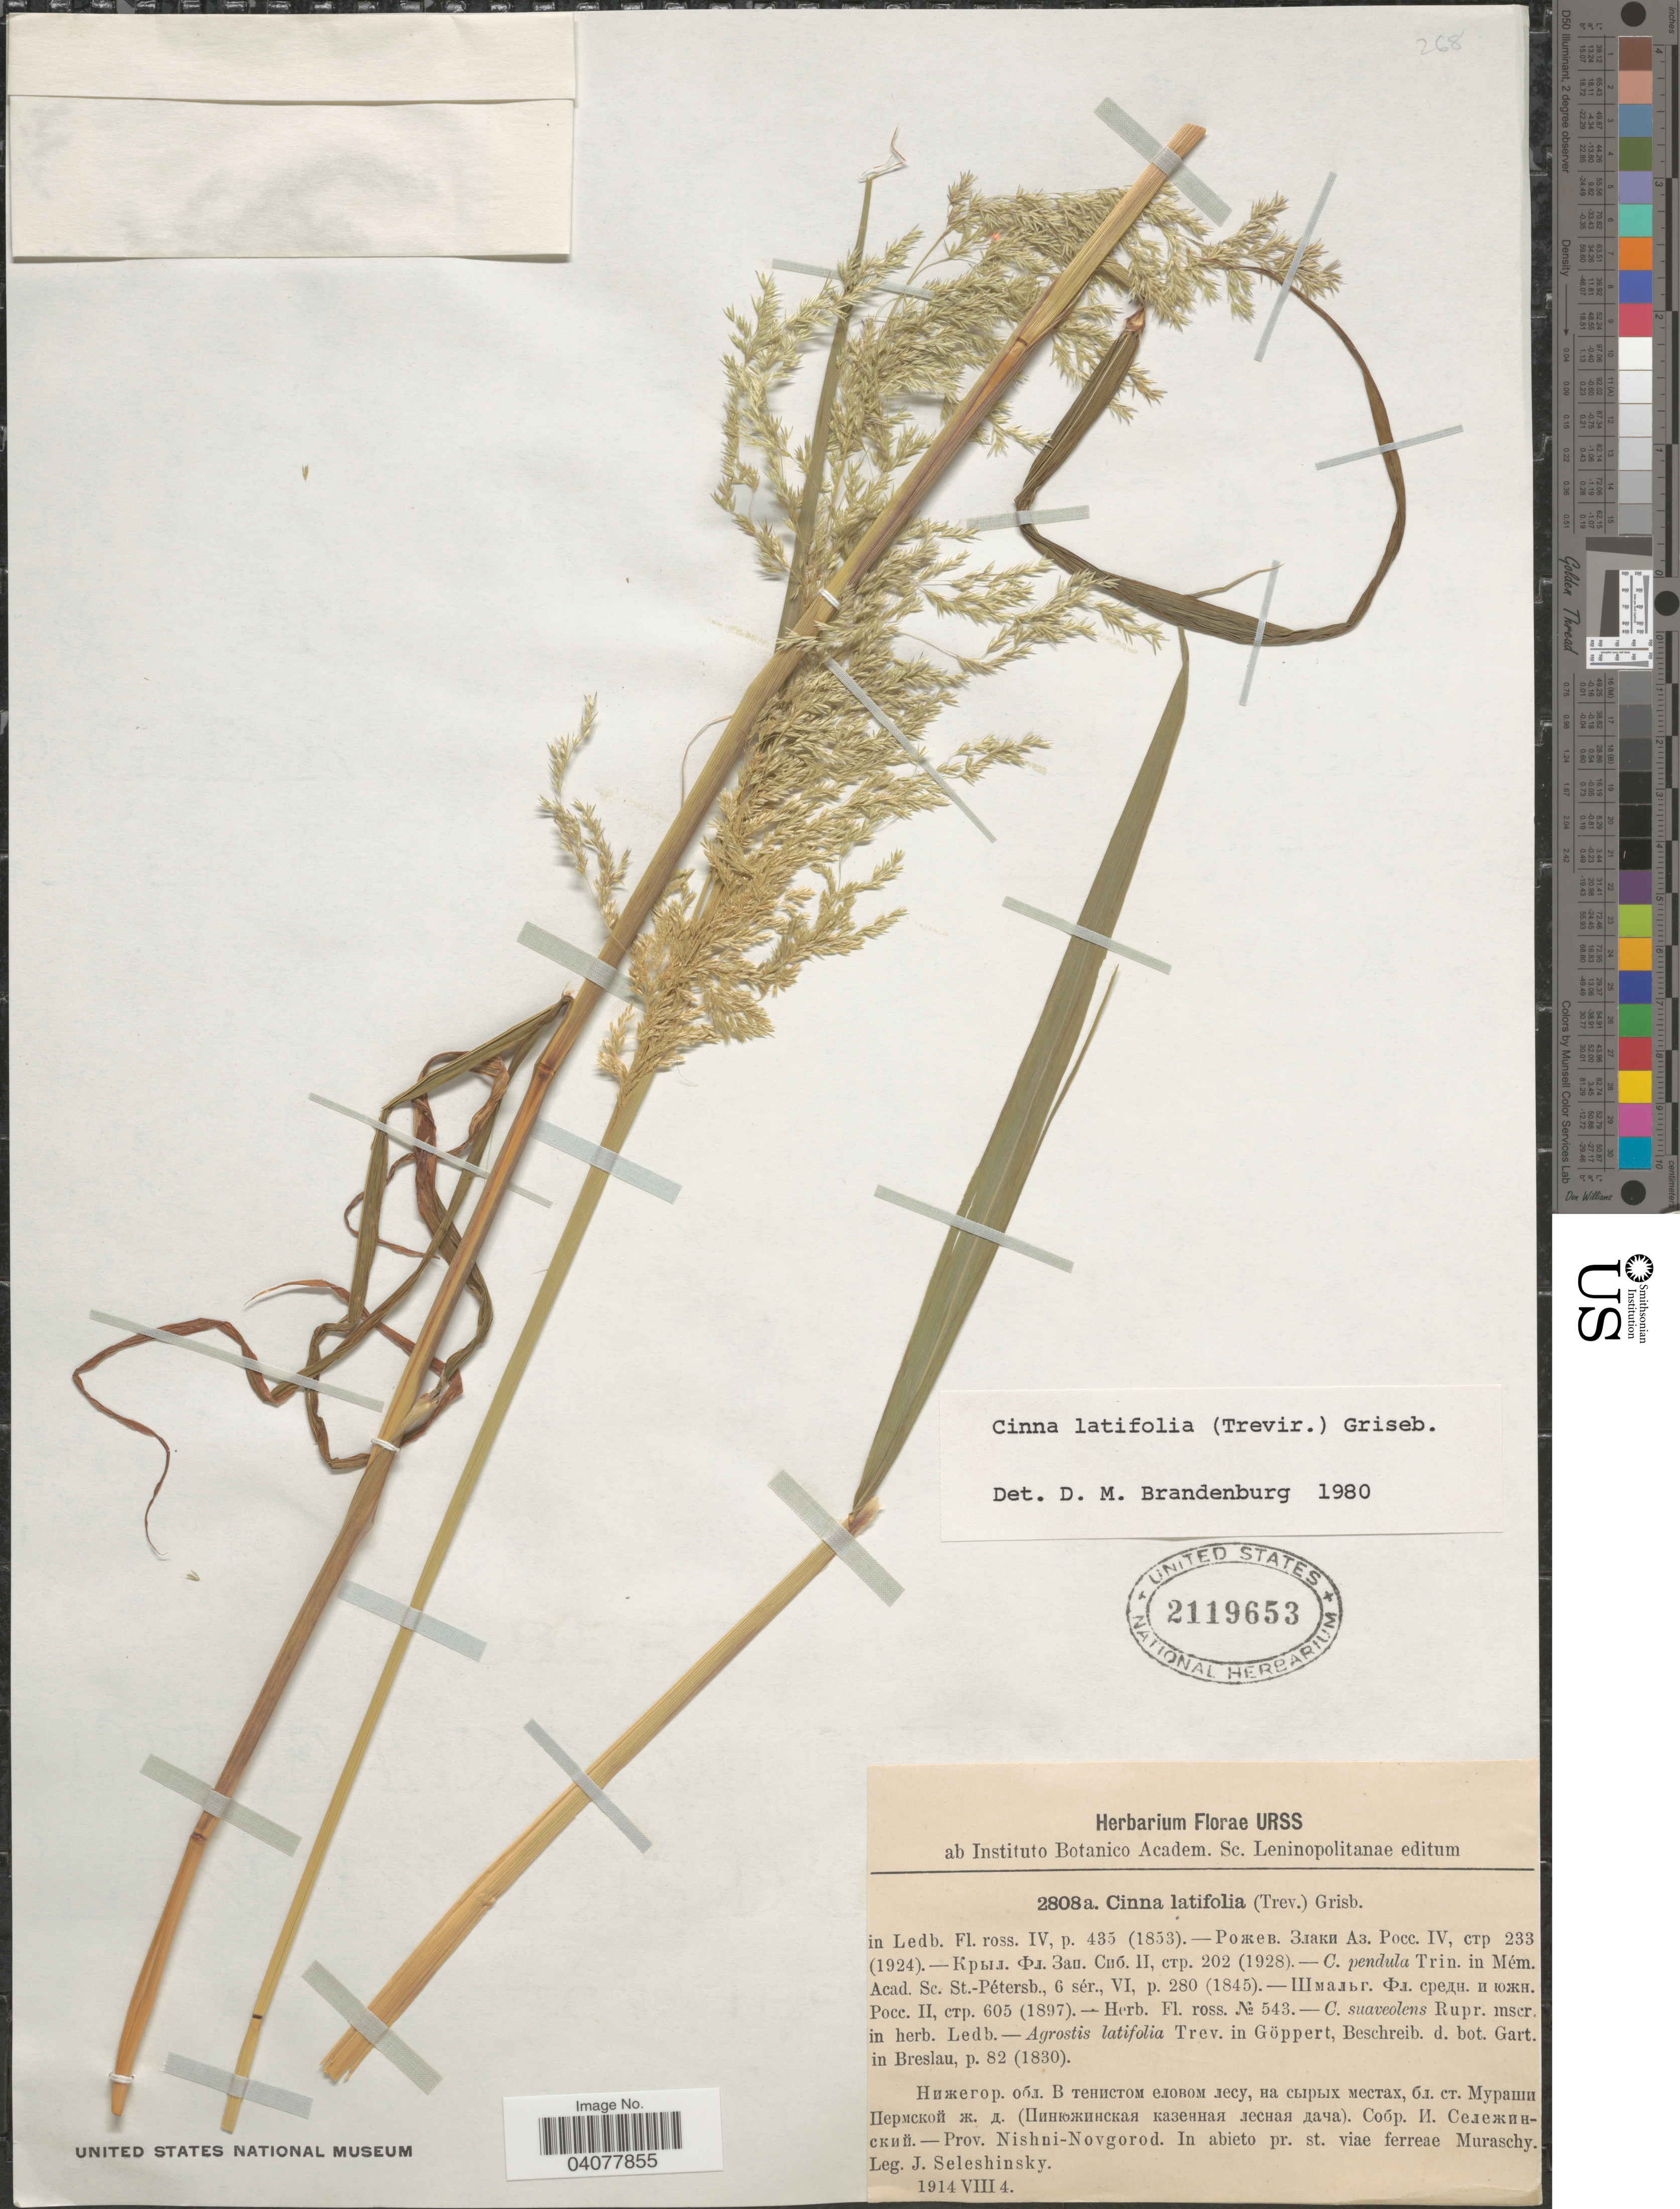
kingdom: Plantae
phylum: Tracheophyta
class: Liliopsida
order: Poales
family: Poaceae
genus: Cinna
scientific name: Cinna latifolia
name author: (Trevir. ex Goeppert) Griseb.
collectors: J. Seleshinsky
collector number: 2808a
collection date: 1914-08-04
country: Russian Federation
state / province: Novgorod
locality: Prov. Nishni-Novgorod. In abieto pr. st. ferreae Muraschy.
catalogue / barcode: US 2119653